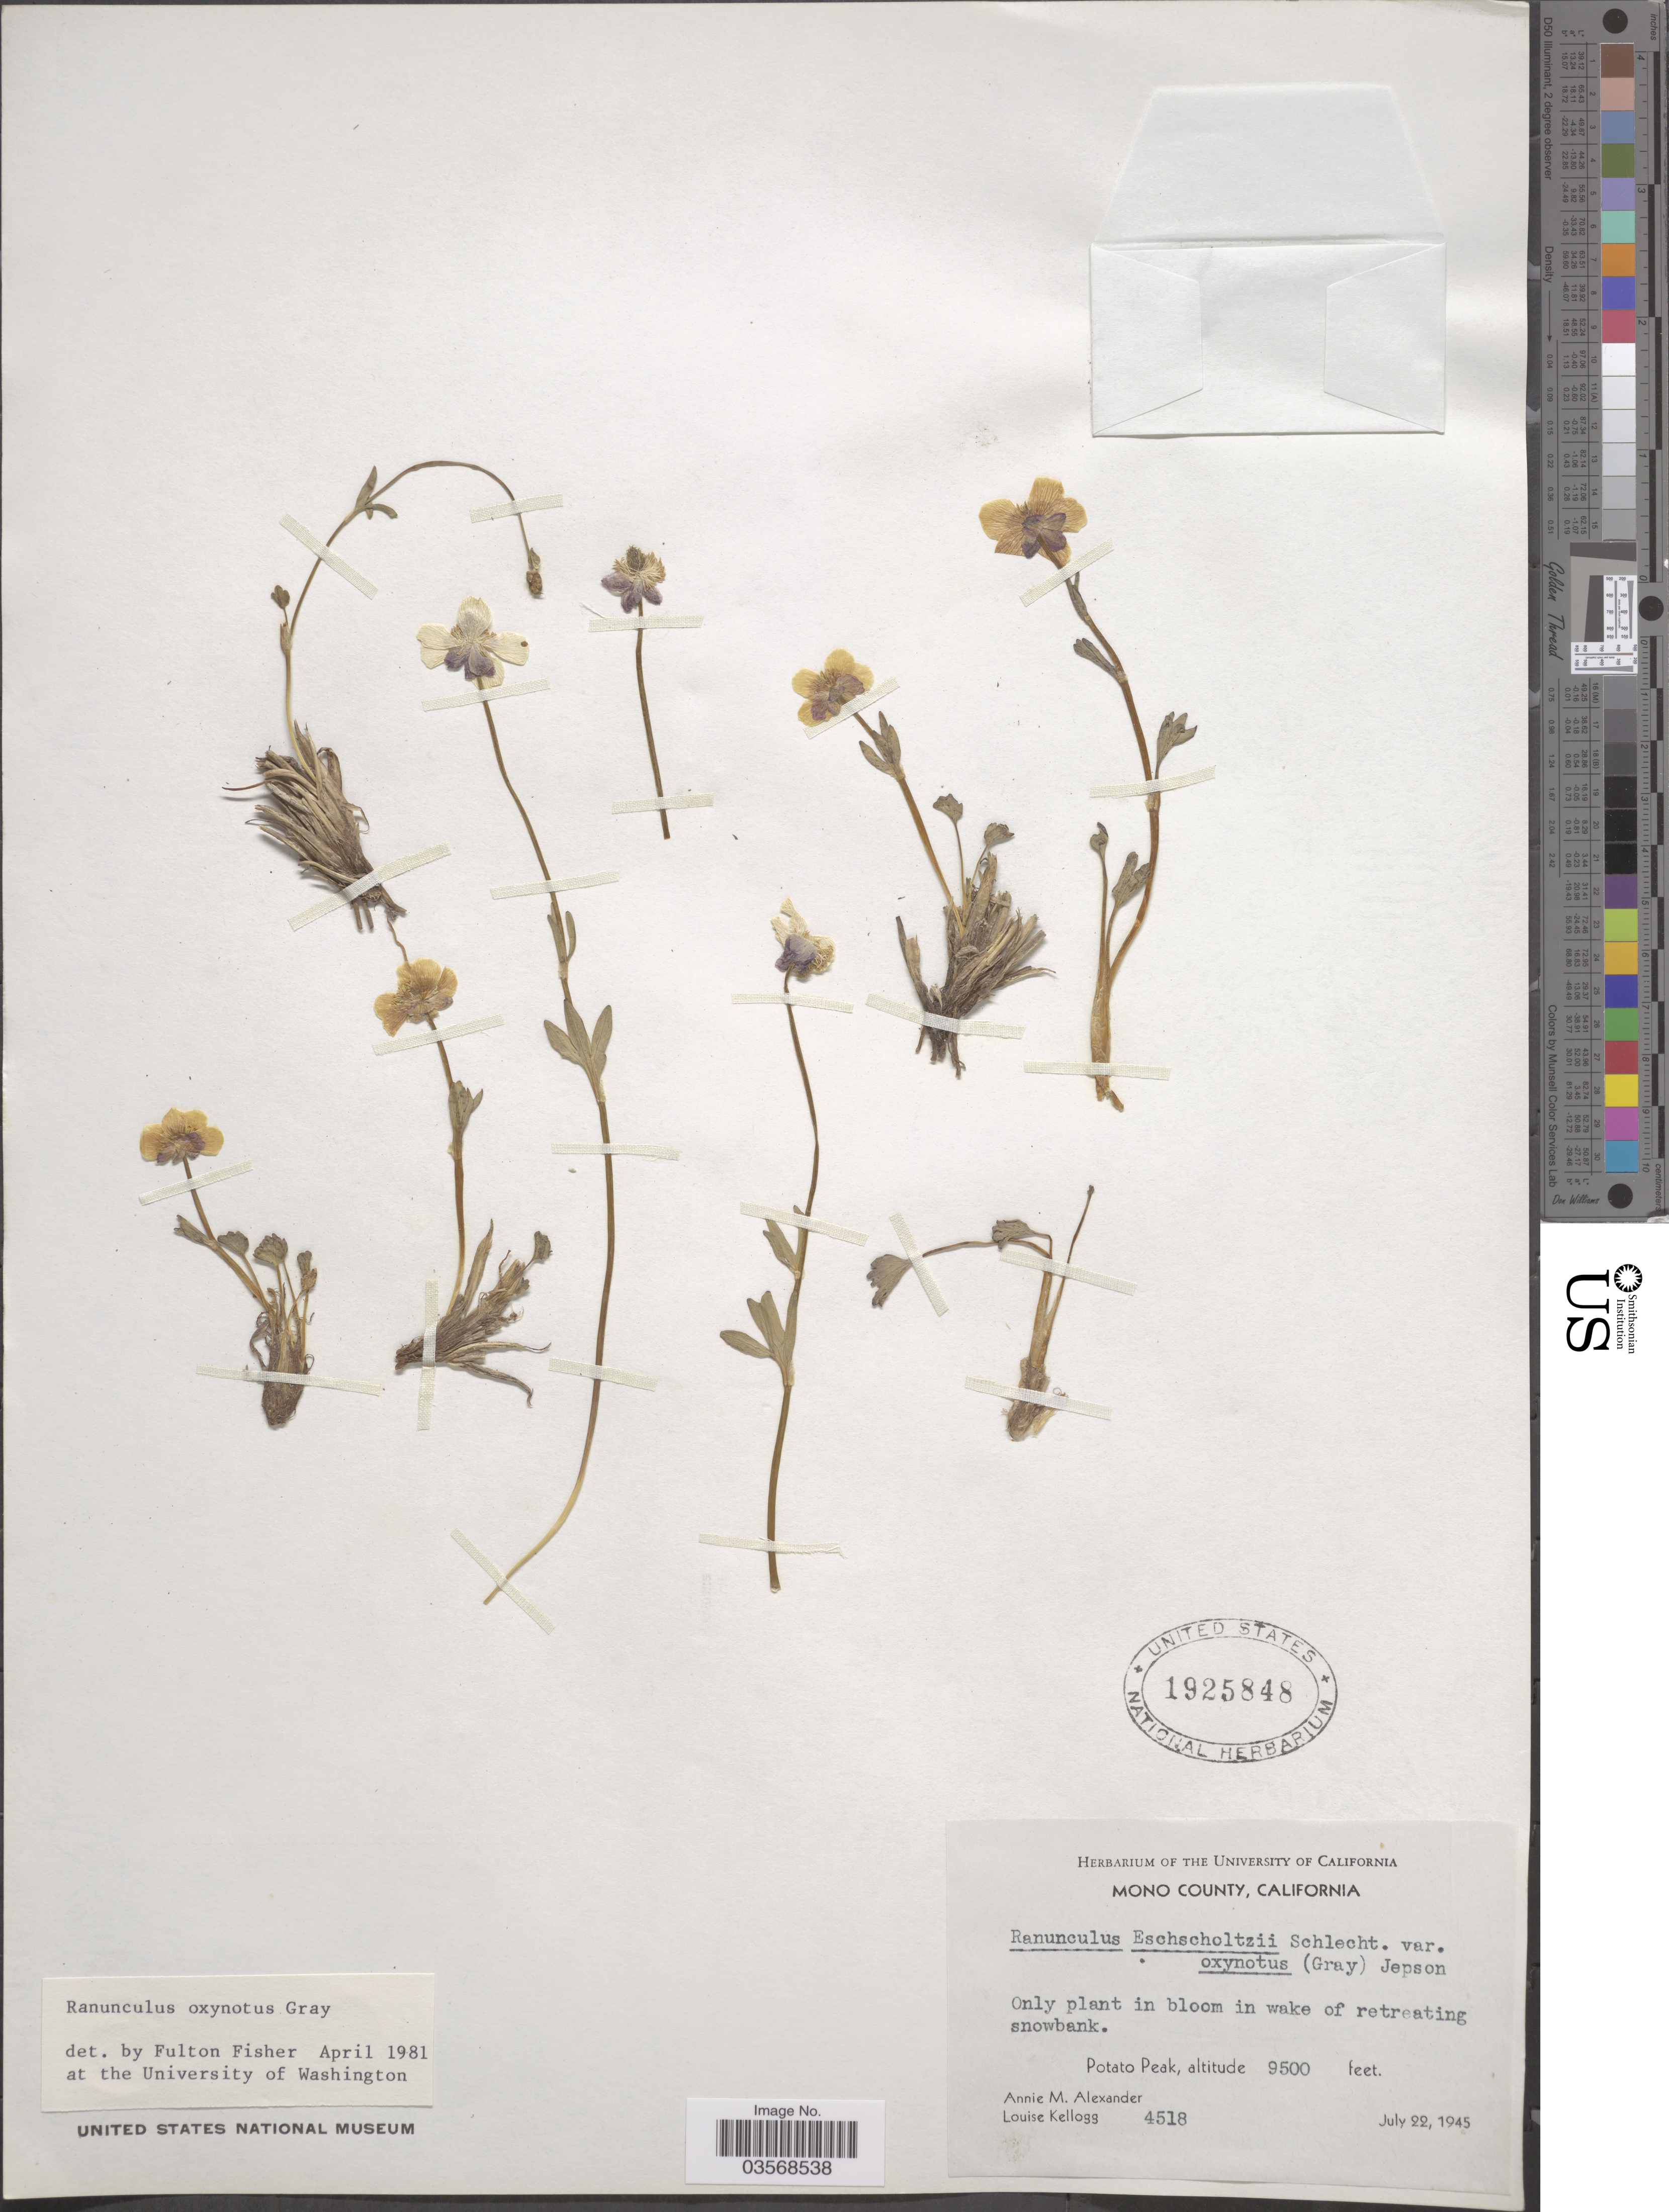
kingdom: Plantae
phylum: Tracheophyta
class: Magnoliopsida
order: Ranunculales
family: Ranunculaceae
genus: Ranunculus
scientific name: Ranunculus oxynotus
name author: A. Gray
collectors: A. M. Alexander & L. Kellogg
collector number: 4518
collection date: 1945-07-22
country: United States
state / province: California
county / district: Mono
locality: Mono County. Potato Peak.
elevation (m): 2896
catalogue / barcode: US 1925848